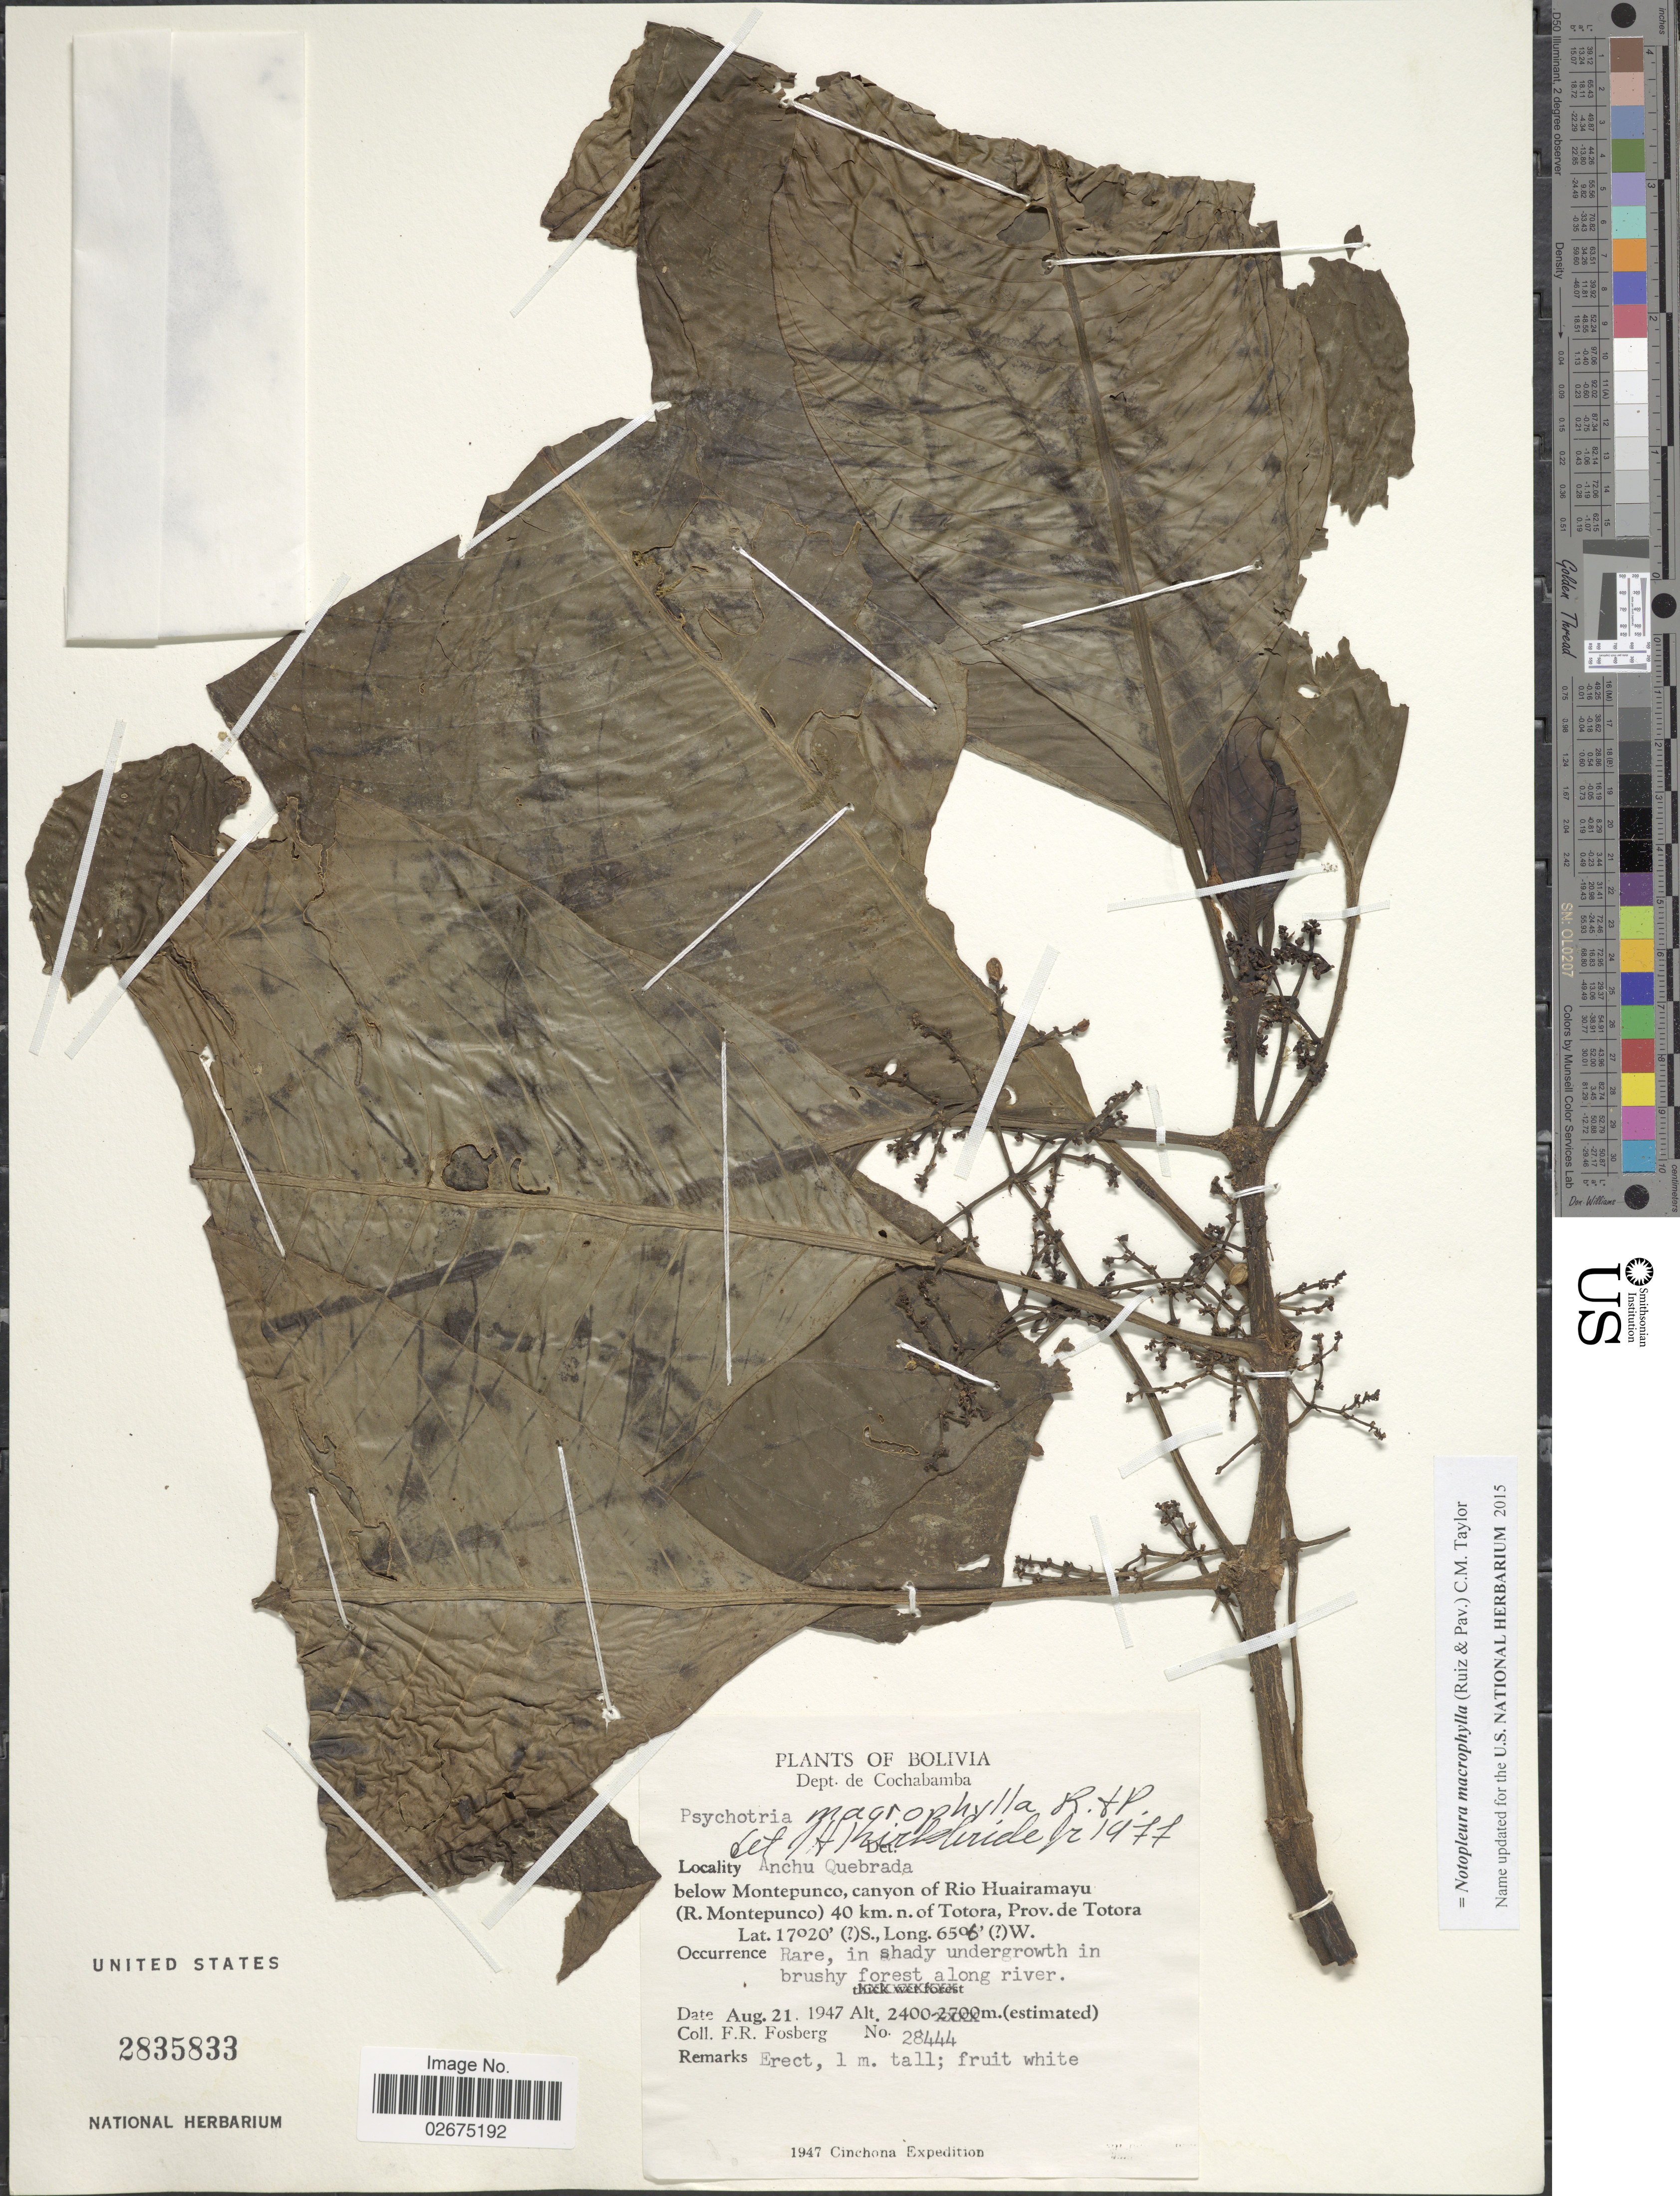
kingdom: Plantae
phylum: Tracheophyta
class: Magnoliopsida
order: Gentianales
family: Rubiaceae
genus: Notopleura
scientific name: Notopleura macrophylla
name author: (Ruiz & Pav.) C.M. Taylor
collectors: F. R. Fosberg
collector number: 28444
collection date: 1947-08-21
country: Bolivia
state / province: Cochabamba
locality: Anchu Quebrada below Montepunco, canyon of Rio Huairamayu (R. Montepunco) 40 km. n. of Totora, Prov. de Totora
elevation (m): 2400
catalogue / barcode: US 2835833